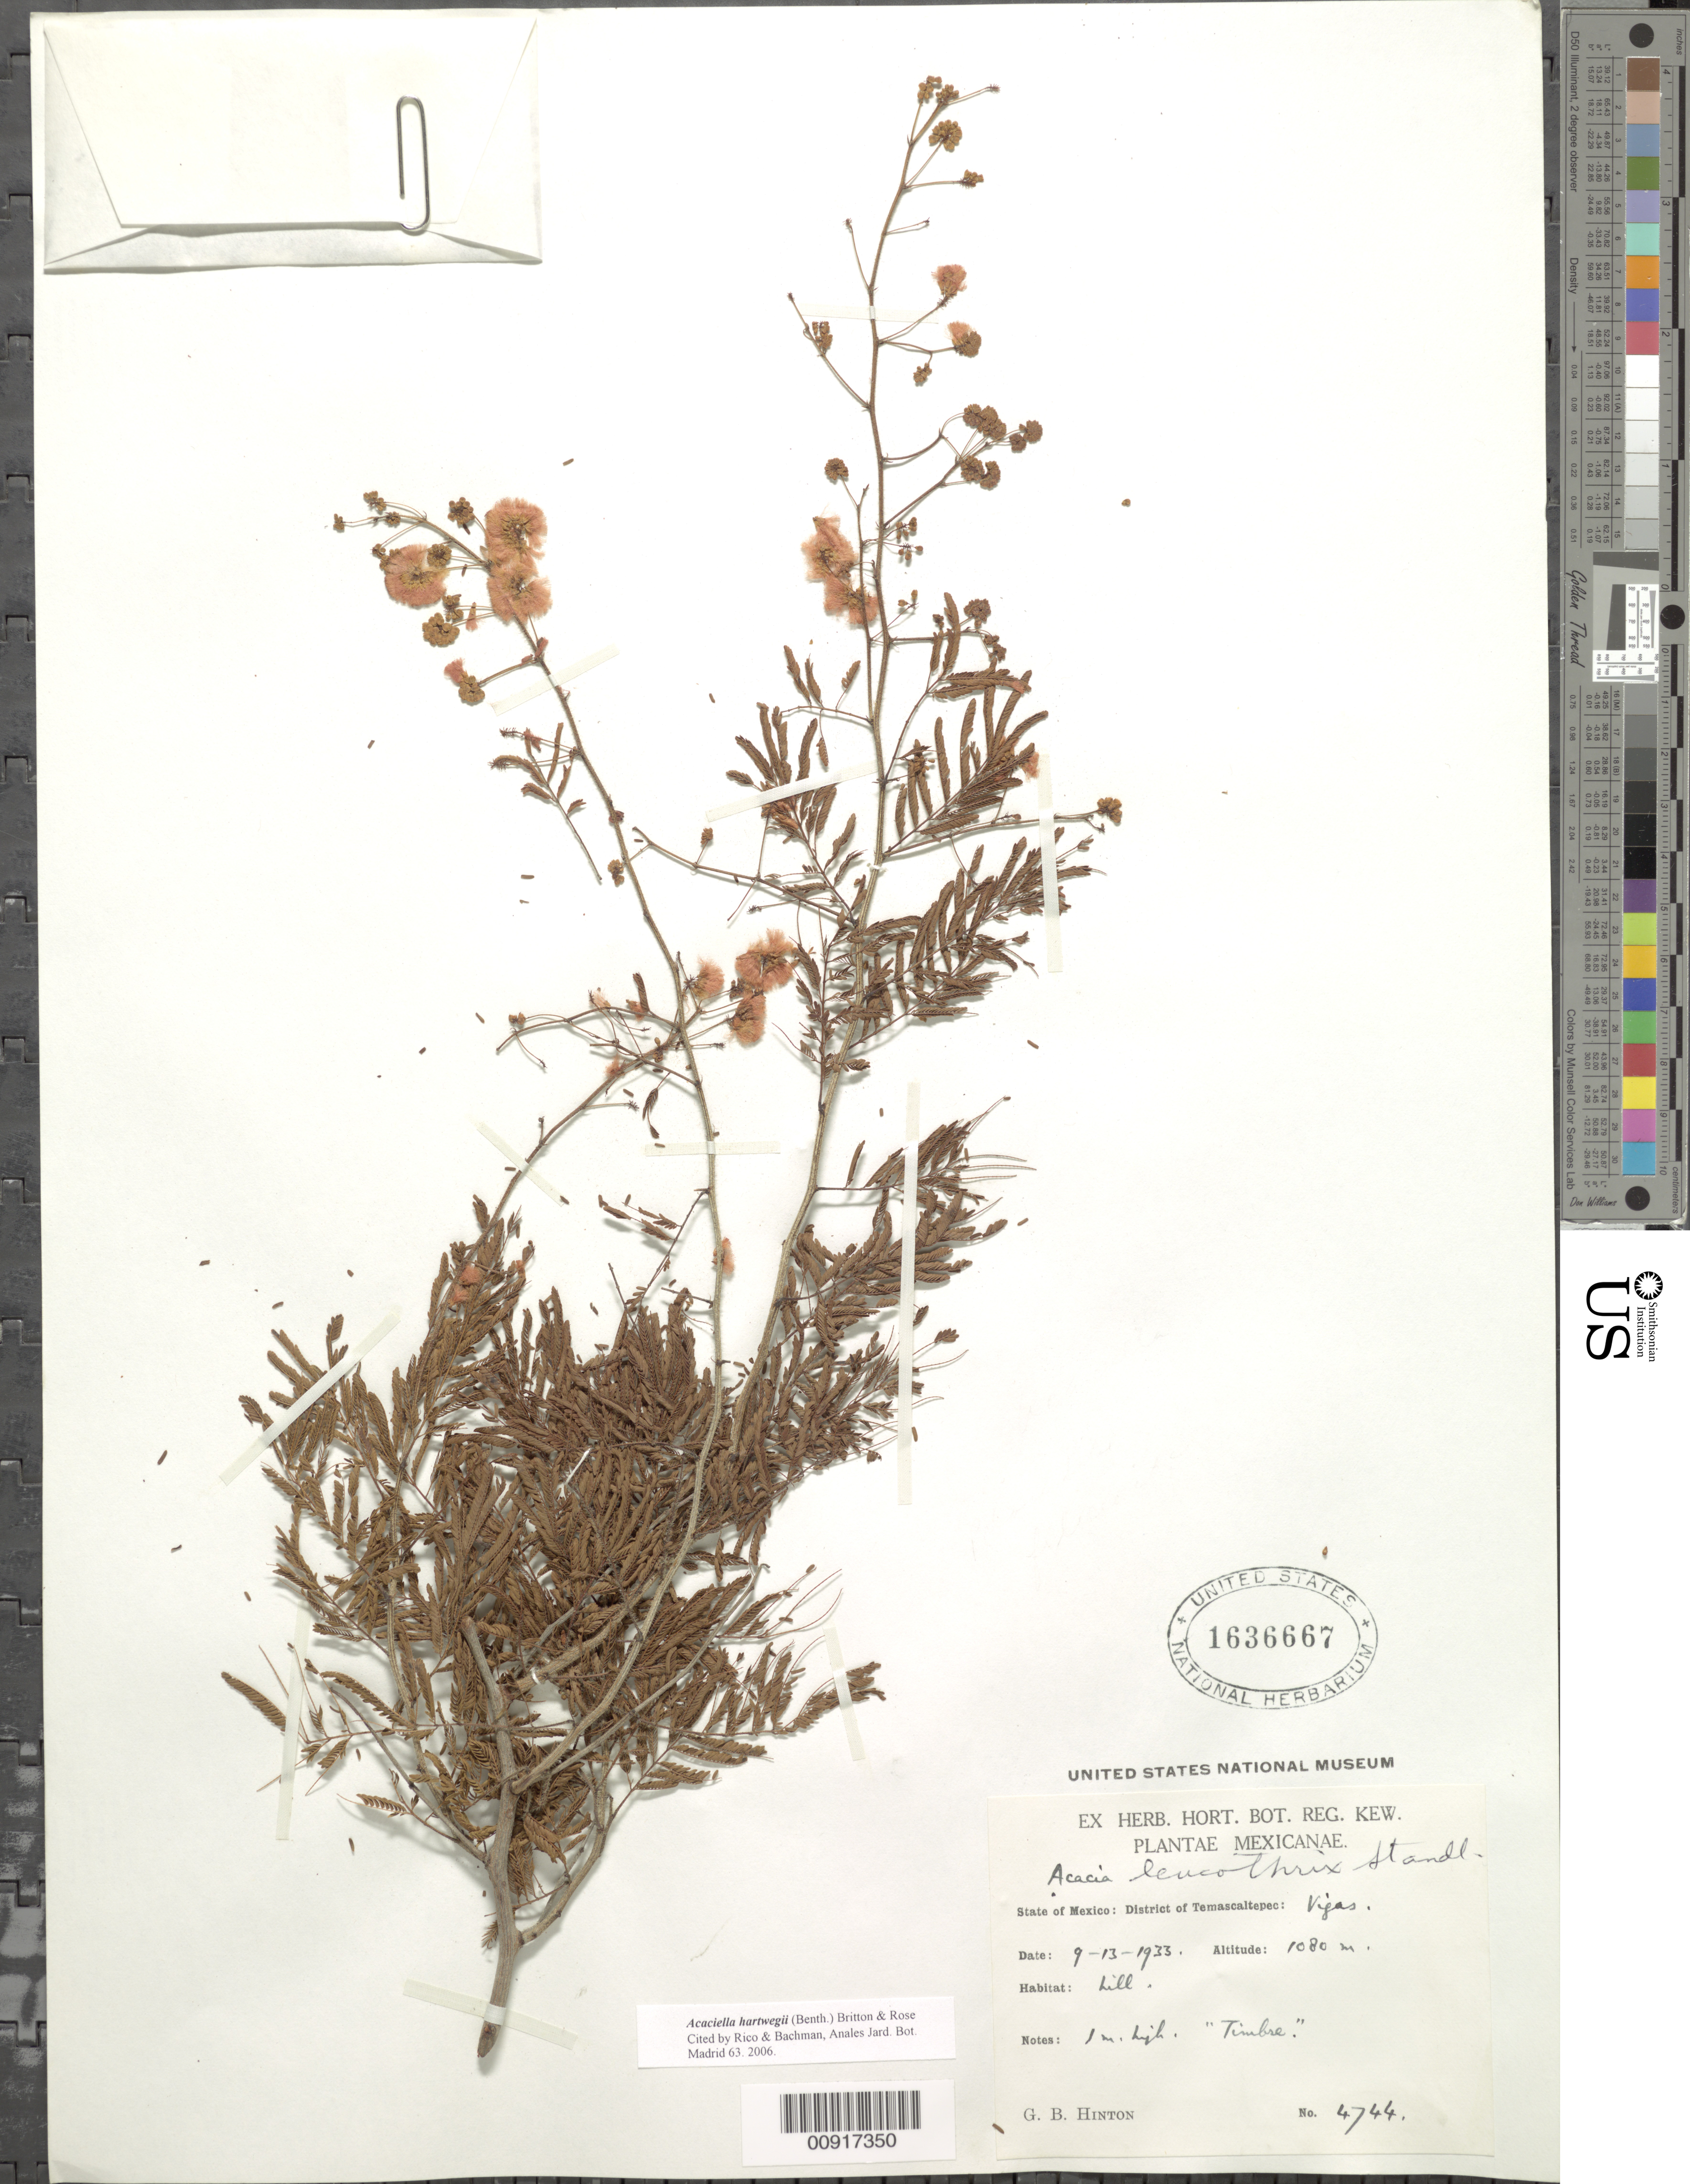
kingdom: Plantae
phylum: Tracheophyta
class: Magnoliopsida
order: Fabales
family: Fabaceae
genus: Acaciella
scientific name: Acaciella hartwegii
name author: (Benth.) Britton & Rose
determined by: Rico, L.; Bachman, --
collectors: G. B. Hinton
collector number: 4744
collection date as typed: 13 Sep 1933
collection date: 1933-09-13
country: Mexico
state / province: México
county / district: Temascaltepec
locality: State of Mexico: District of Temascaltepec: Vigas.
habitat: Hill.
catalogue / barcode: US 1636667